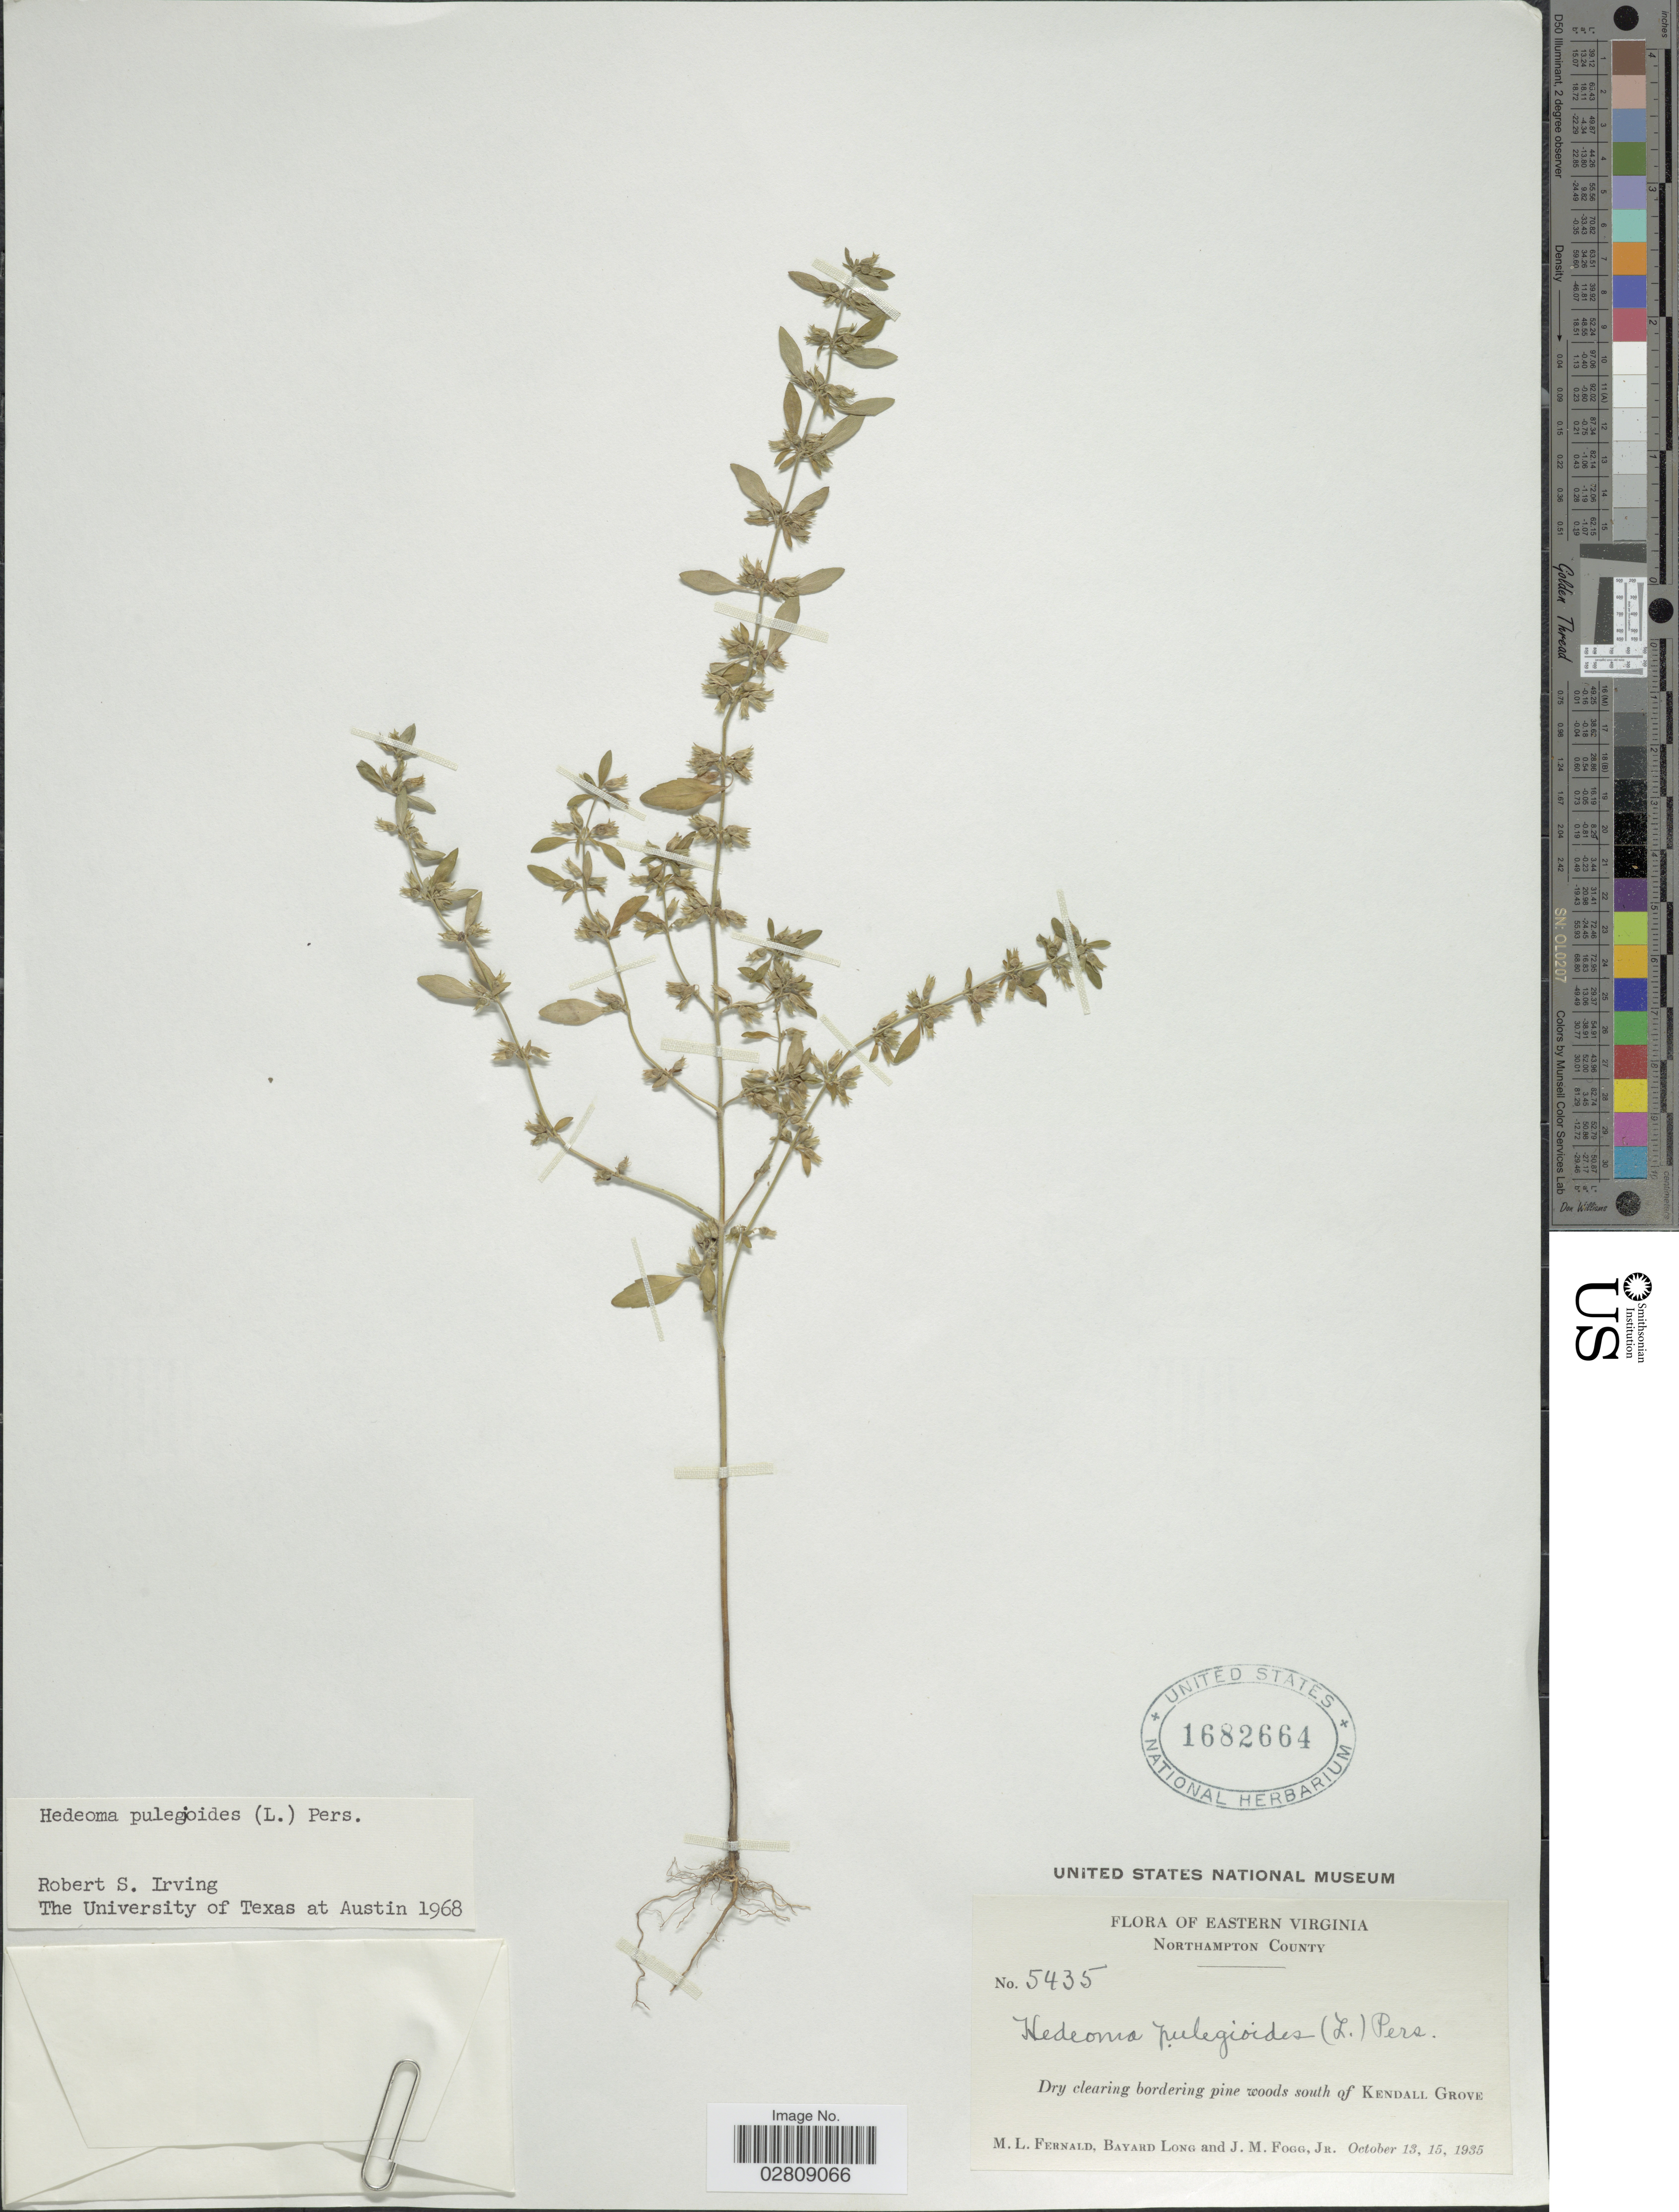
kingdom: Plantae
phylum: Tracheophyta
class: Magnoliopsida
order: Lamiales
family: Lamiaceae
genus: Hedeoma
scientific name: Hedeoma pulegioides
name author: (L.) Pers.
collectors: M. L. Fernald, B. Long & J. Fogg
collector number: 5435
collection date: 1935-10-13/1935-10-15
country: United States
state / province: Virginia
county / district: Northampton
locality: Eastern Virginia, Dry clearing bordering pine woods S of Kendall Grove.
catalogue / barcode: US 1682664